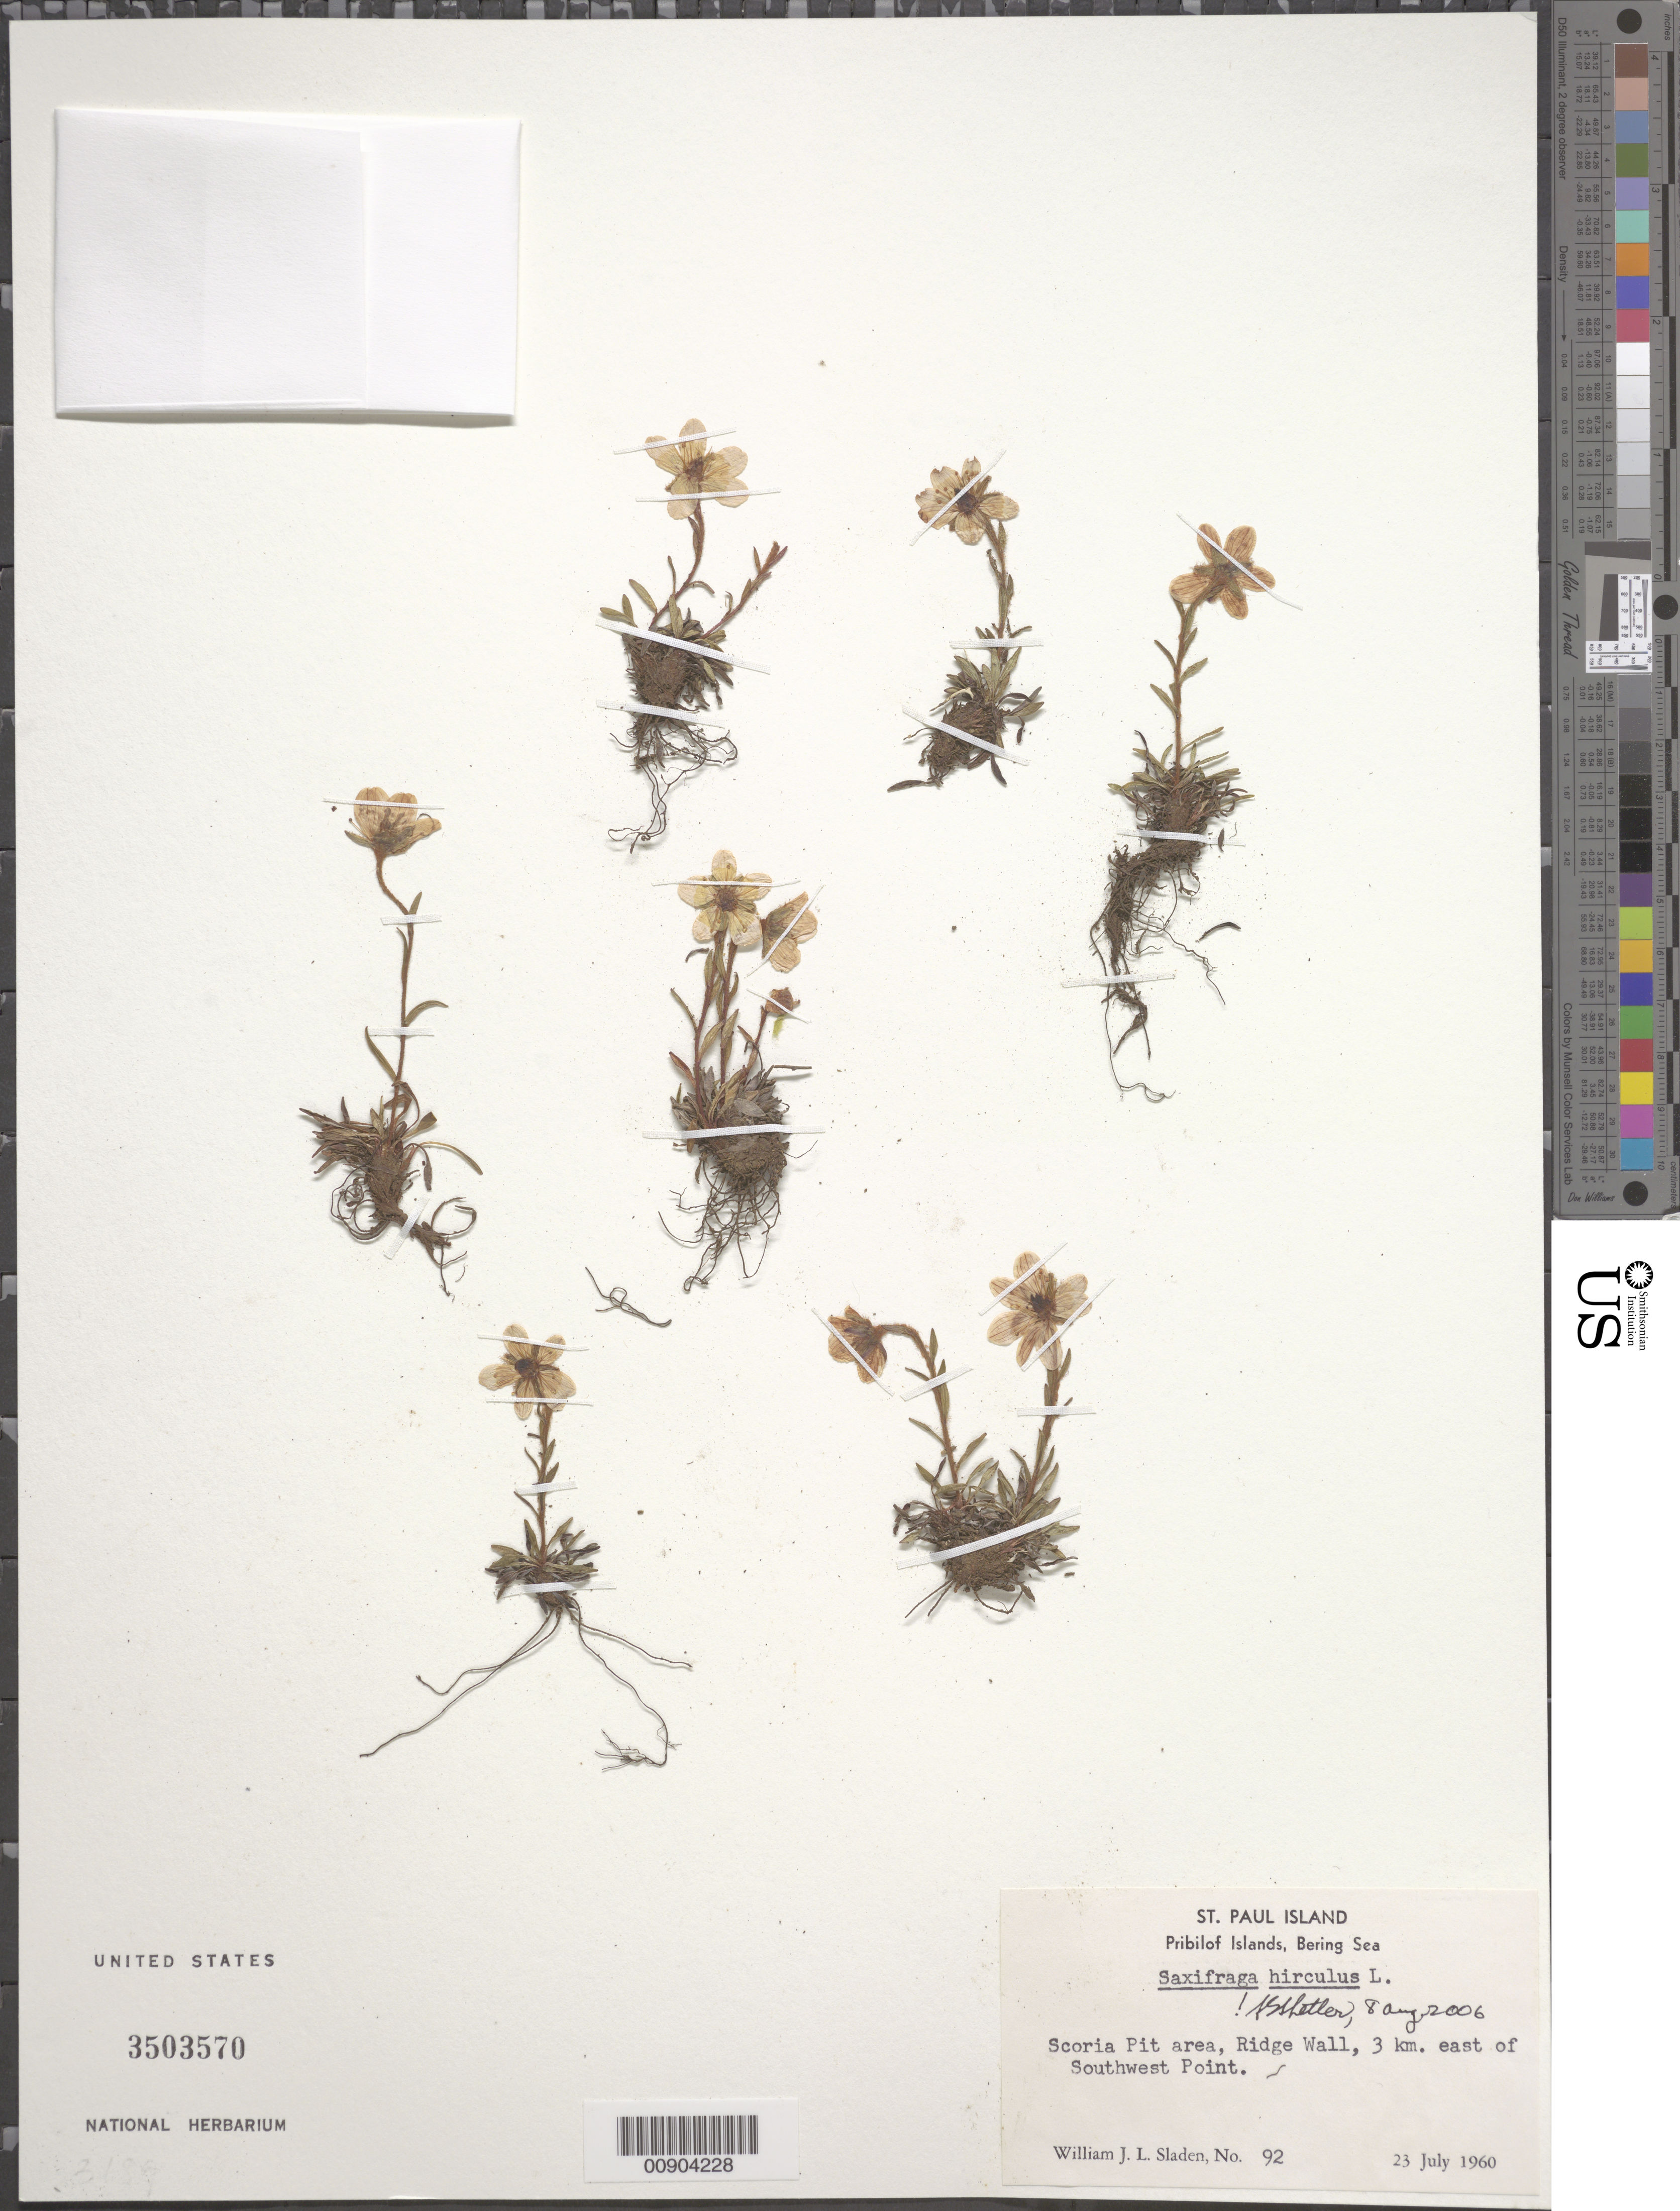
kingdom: Plantae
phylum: Tracheophyta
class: Magnoliopsida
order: Saxifragales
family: Saxifragaceae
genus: Saxifraga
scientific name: Saxifraga hirculus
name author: L.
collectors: W. Sladen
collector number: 92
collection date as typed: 23 Jul 1960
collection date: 1960-07-23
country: United States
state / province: Alaska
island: St. Paul Island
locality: Scoria Pit area, Ridge Wall, 3 km. east of Southwest Point., Bering Sea, Pribilof Islands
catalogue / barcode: US 3503570